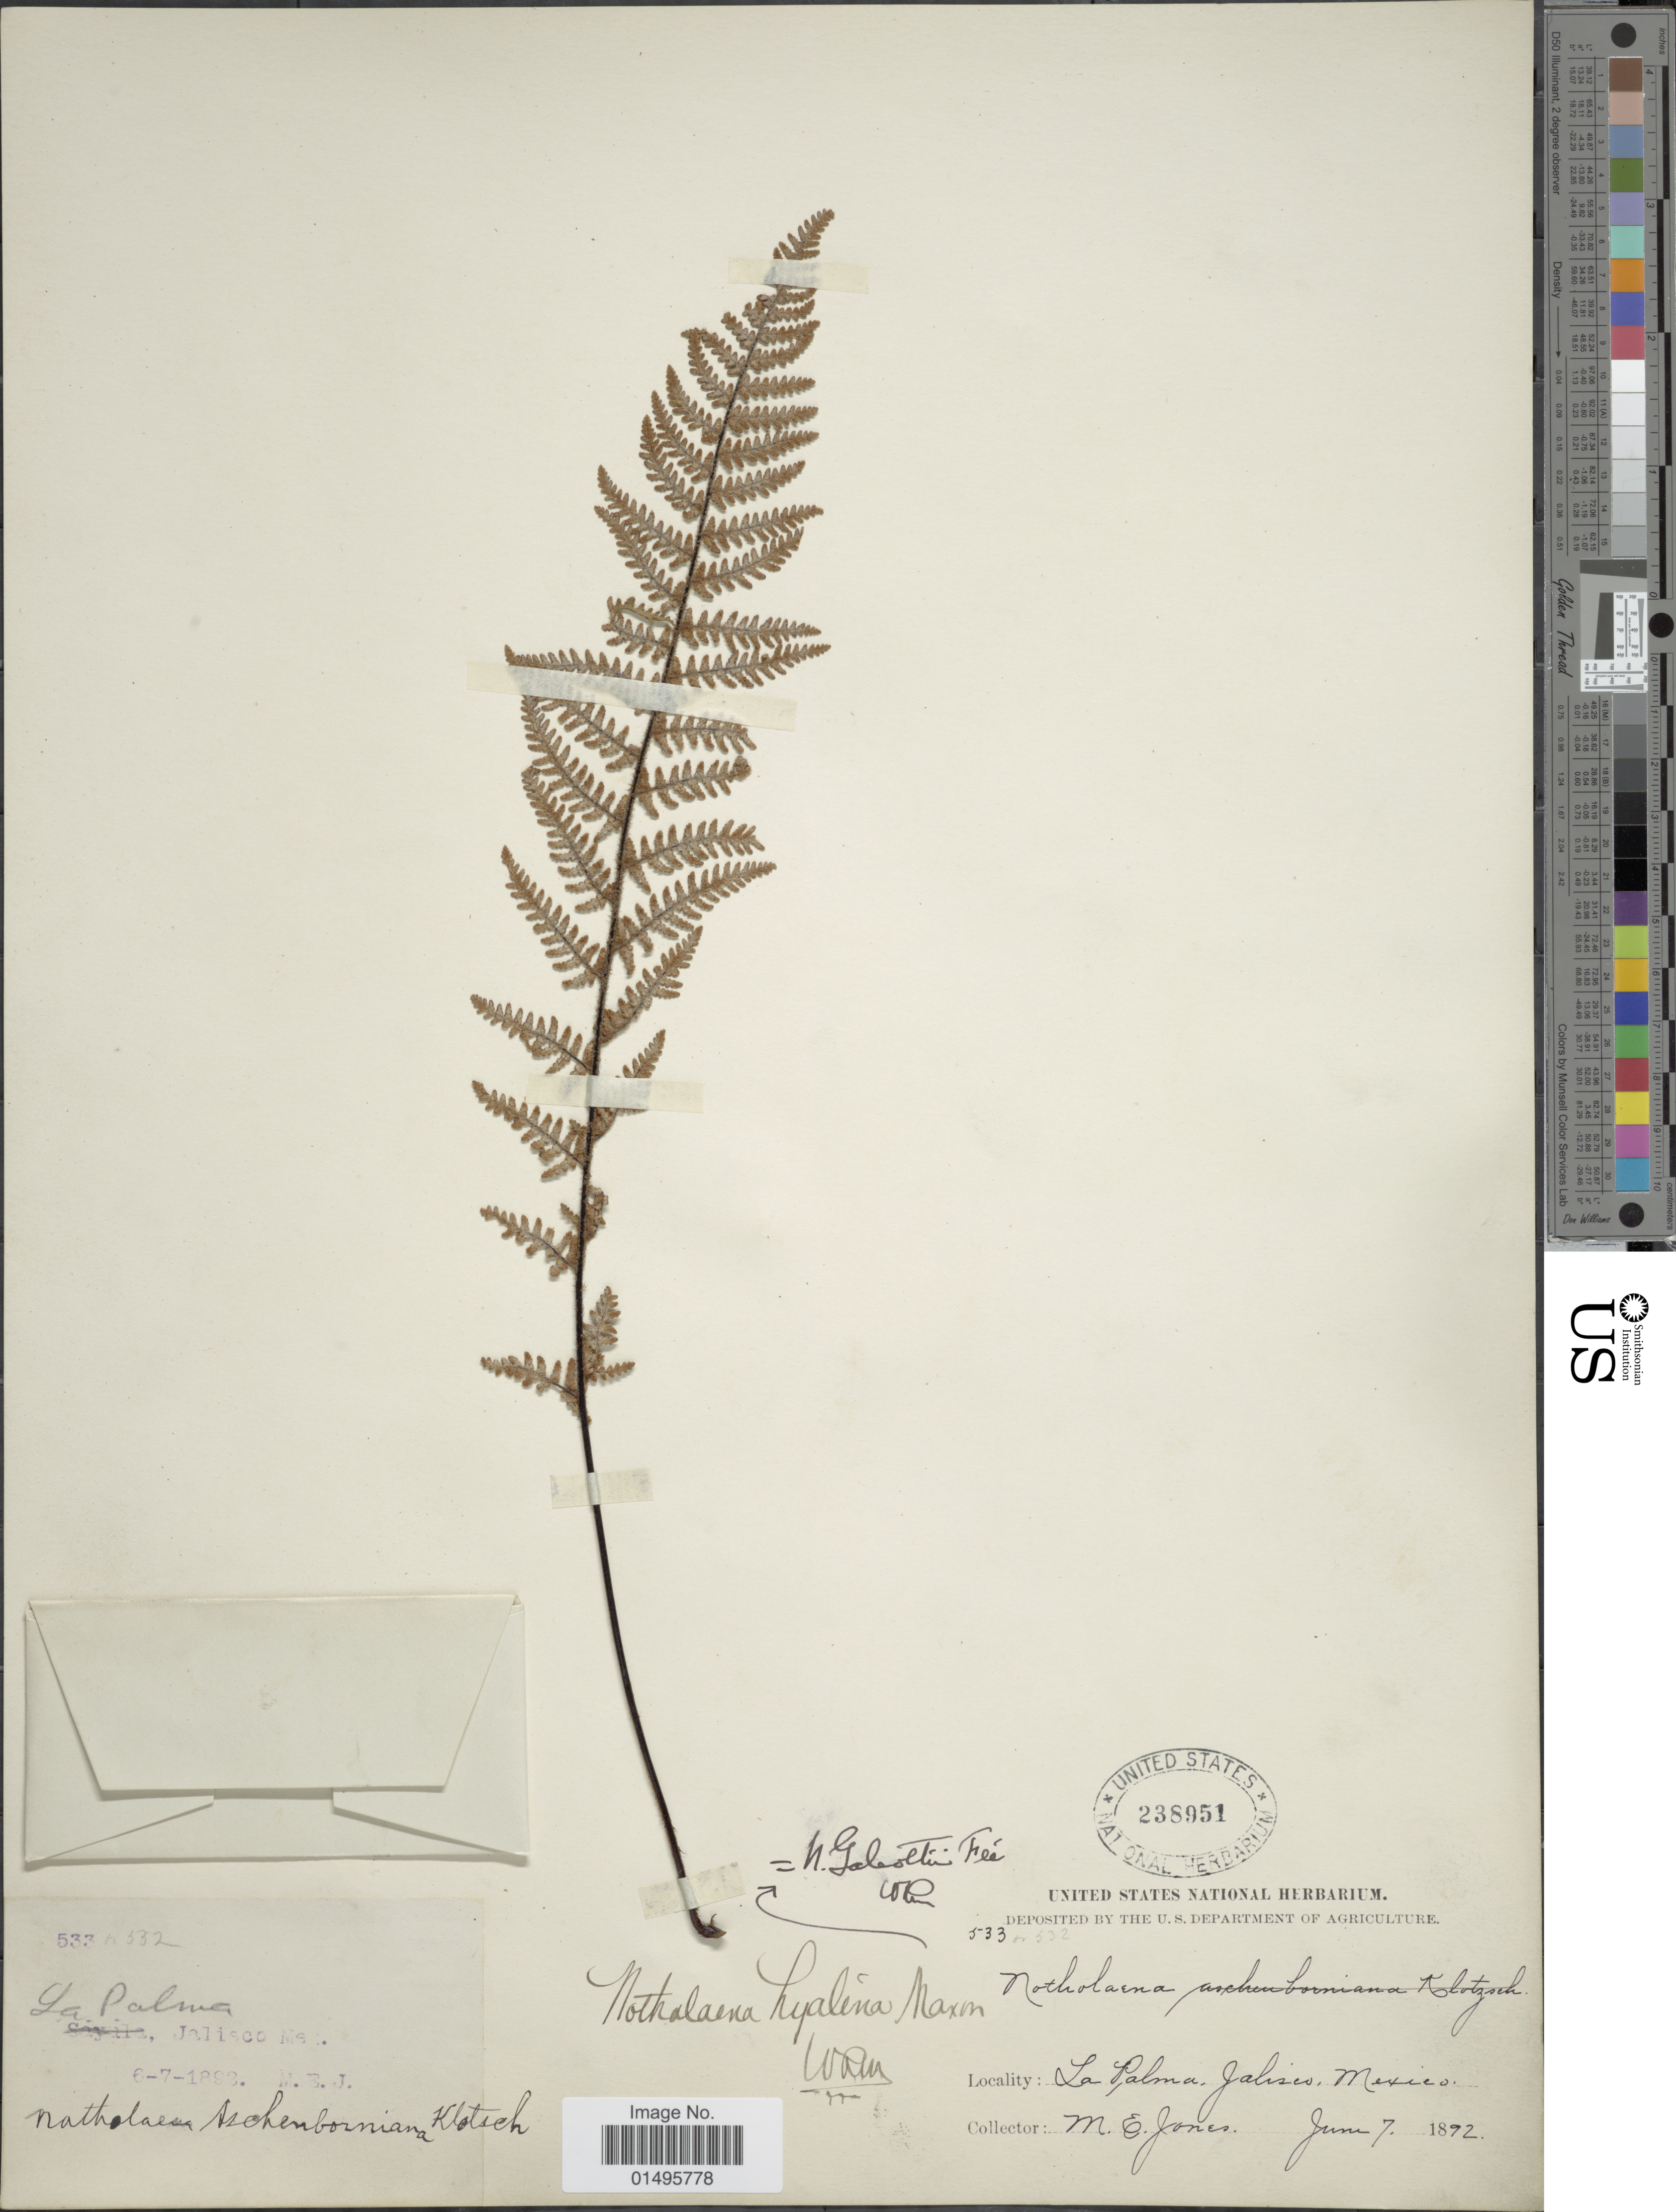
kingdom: Plantae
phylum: Tracheophyta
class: Polypodiopsida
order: Polypodiales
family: Pteridaceae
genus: Notholaena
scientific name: Notholaena galeottii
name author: Fée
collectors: M. E. Jones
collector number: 533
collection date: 1892-06-07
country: Mexico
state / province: Jalisco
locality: La Palma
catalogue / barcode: US 238951